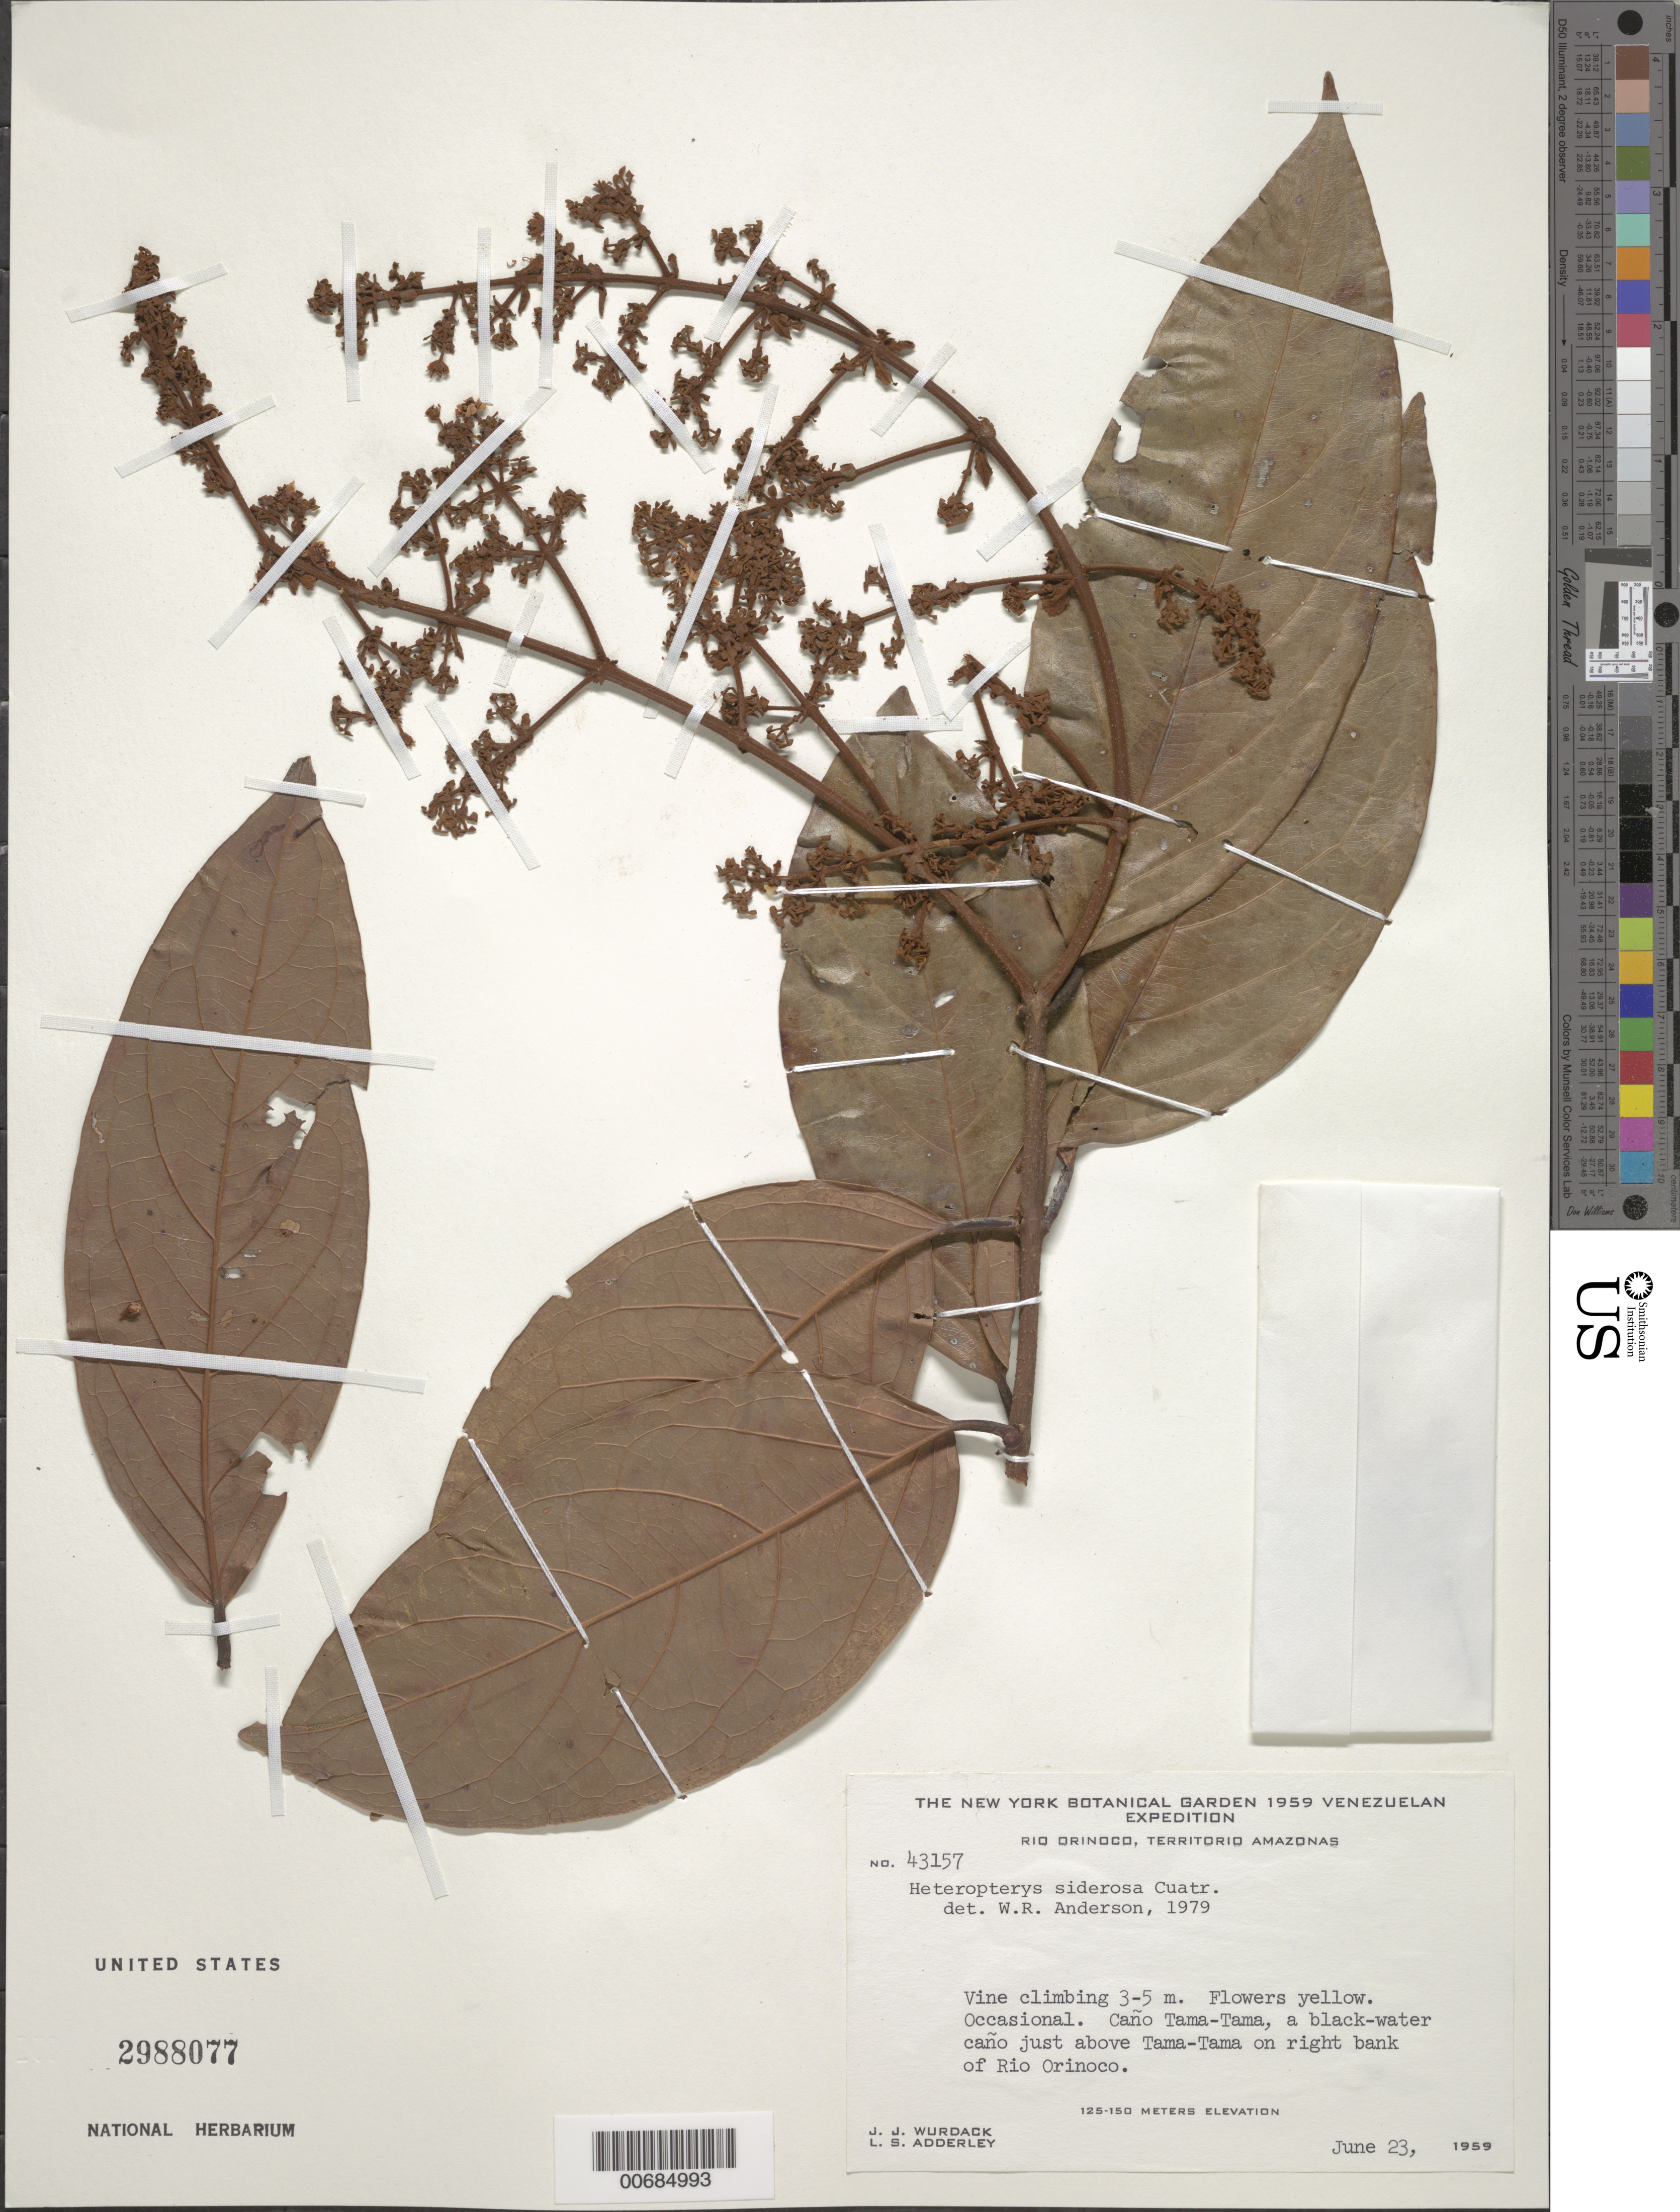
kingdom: Plantae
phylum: Tracheophyta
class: Magnoliopsida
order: Malpighiales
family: Malpighiaceae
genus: Heteropterys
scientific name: Heteropterys siderosa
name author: Cuatrec.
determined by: Anderson, W. R., (MICH), University of Michigan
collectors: J. J. Wurdack & L. S. Adderley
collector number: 43157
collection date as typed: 23-Jun-59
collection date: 1959-06-23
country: Venezuela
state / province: Amazonas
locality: Río Orinoco, Tama-Tama, just above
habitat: Along river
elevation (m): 125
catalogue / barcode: US 2988077